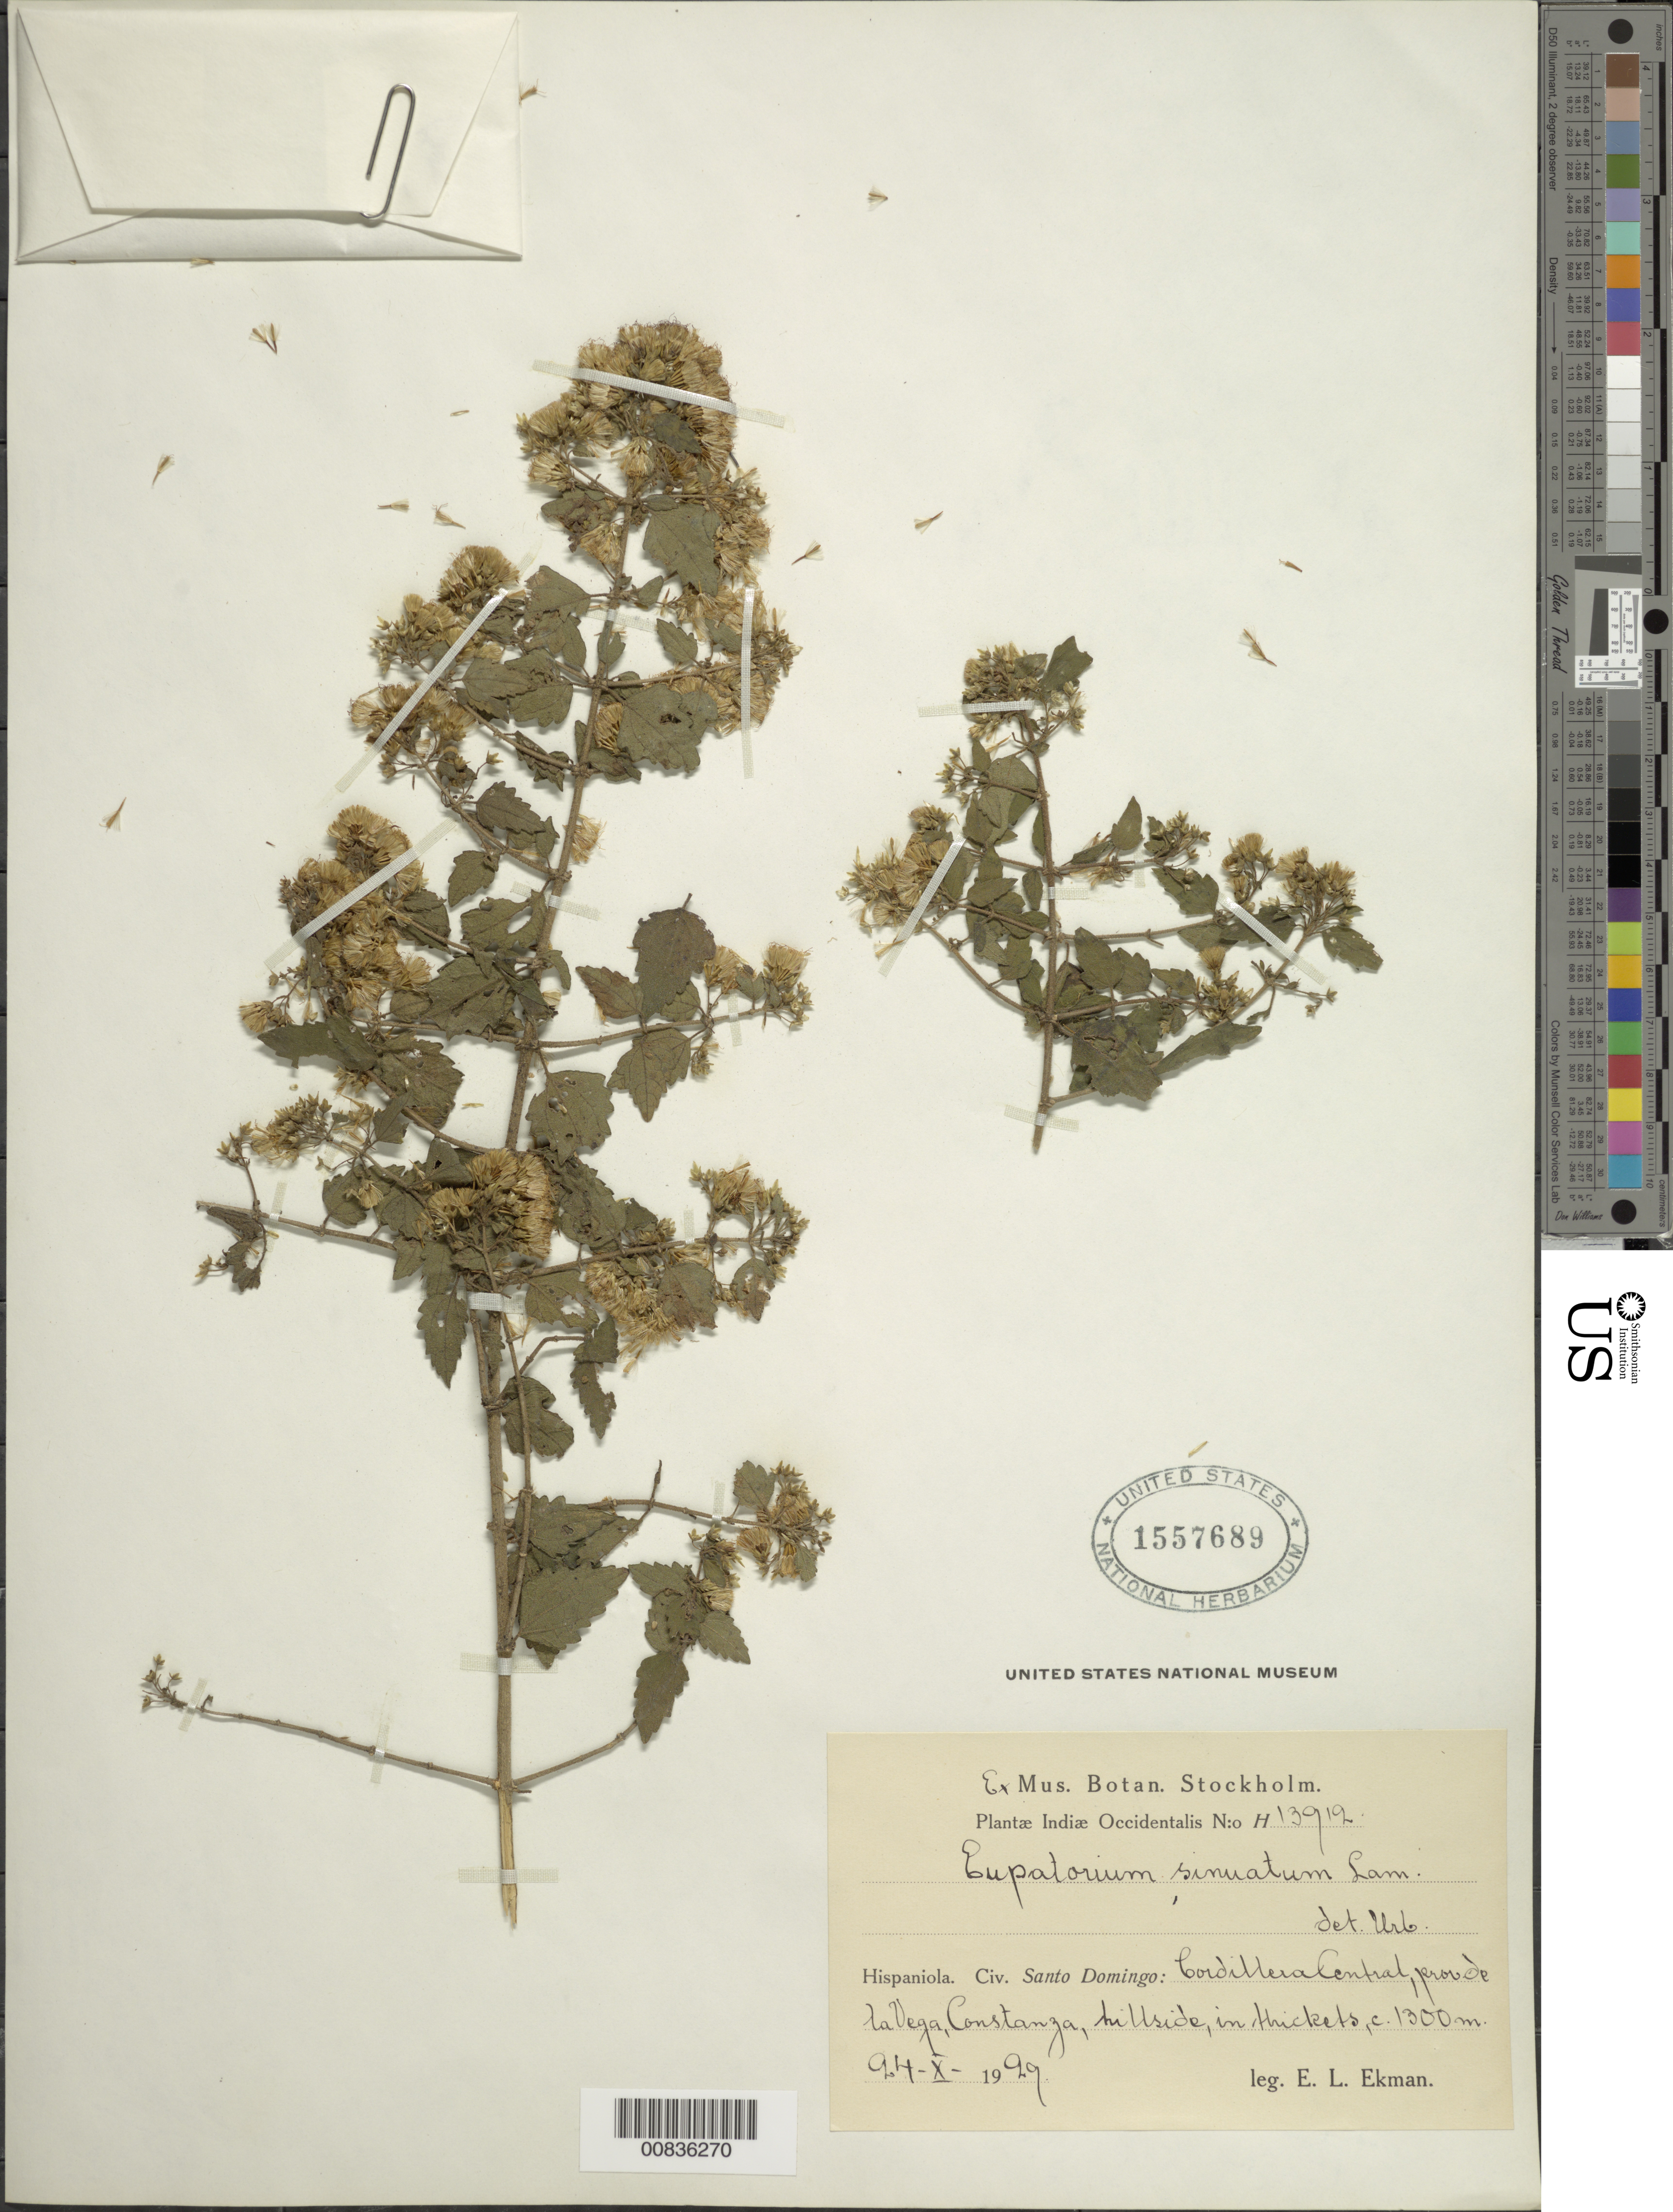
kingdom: Plantae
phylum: Tracheophyta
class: Magnoliopsida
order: Asterales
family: Asteraceae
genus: Chromolaena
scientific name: Chromolaena sinuata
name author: (Lam.) R.M. King & H. Rob.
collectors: E. L. Ekman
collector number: H 13912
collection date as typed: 24 Oct 1929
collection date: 1929-10-24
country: Dominican Republic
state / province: La Vega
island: Hispaniola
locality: Cordillera Central, Constanza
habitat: In thickets on hillside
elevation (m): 1300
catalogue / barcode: US 1557689